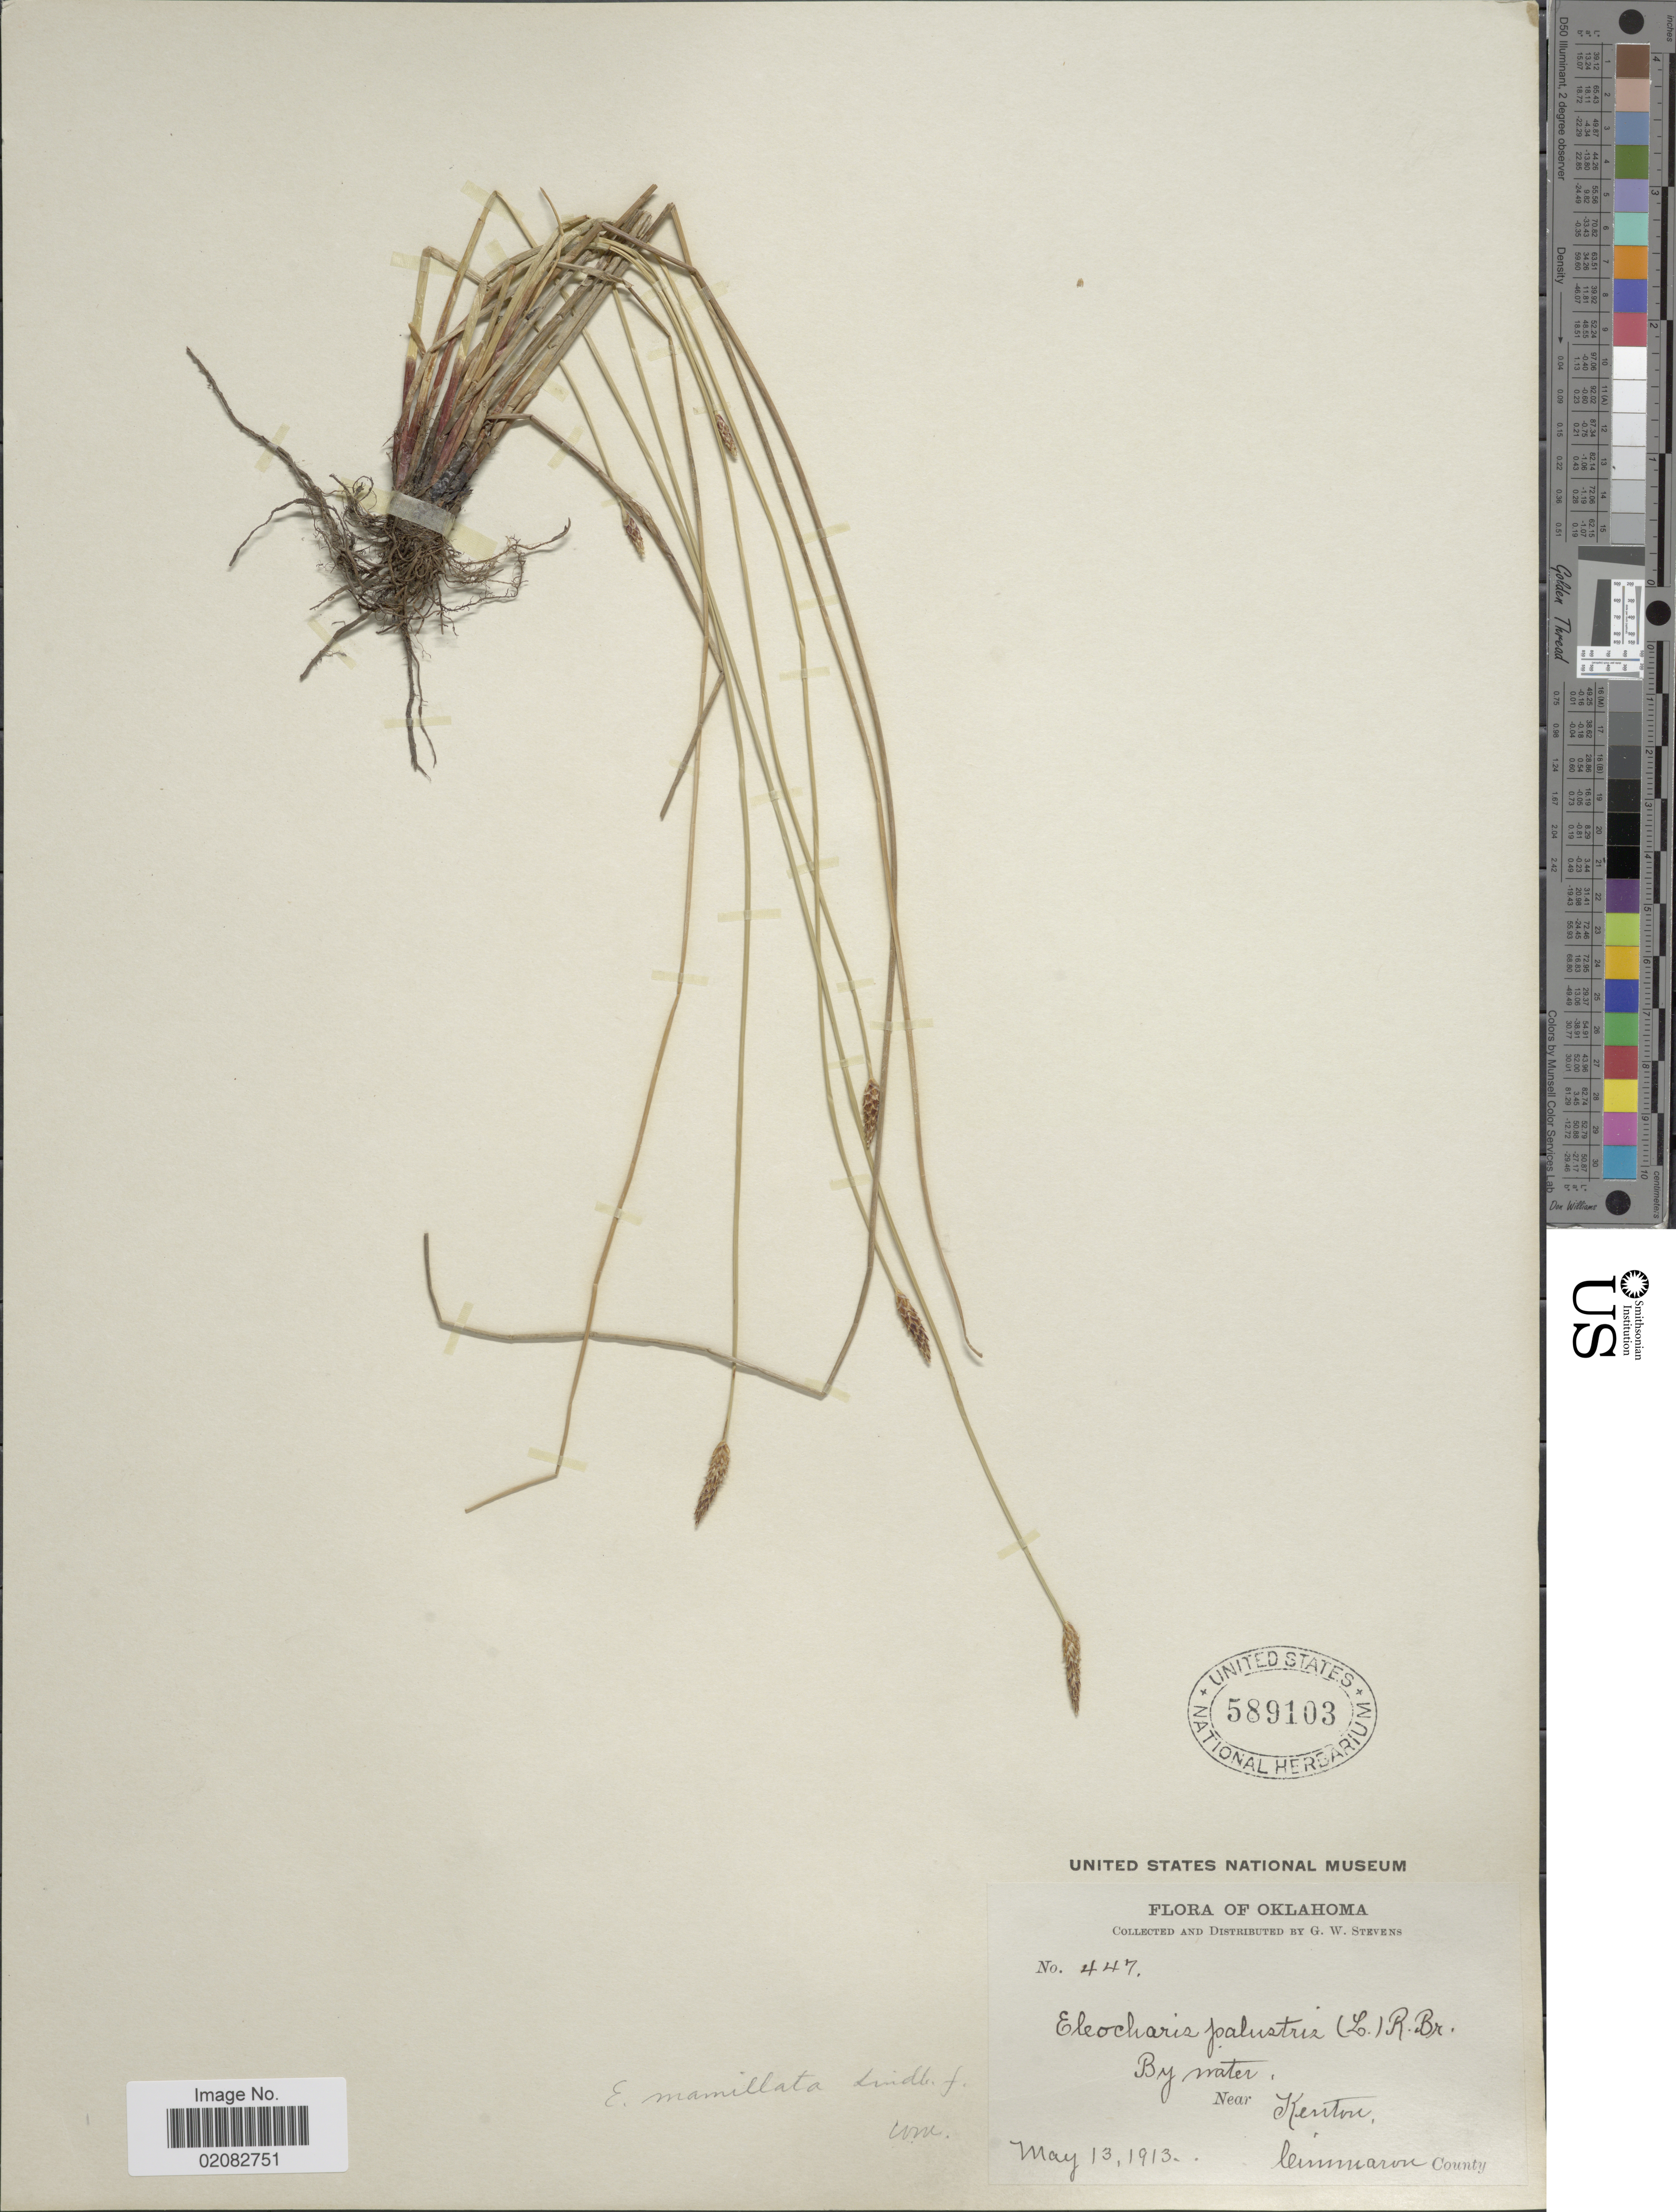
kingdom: Plantae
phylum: Tracheophyta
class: Liliopsida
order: Poales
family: Cyperaceae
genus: Eleocharis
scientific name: Eleocharis macrostachya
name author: Britton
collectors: G. W. Stevens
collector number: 447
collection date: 1913-05-13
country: United States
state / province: Oklahoma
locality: By water near Kenton, Cimmaron County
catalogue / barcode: US 589103